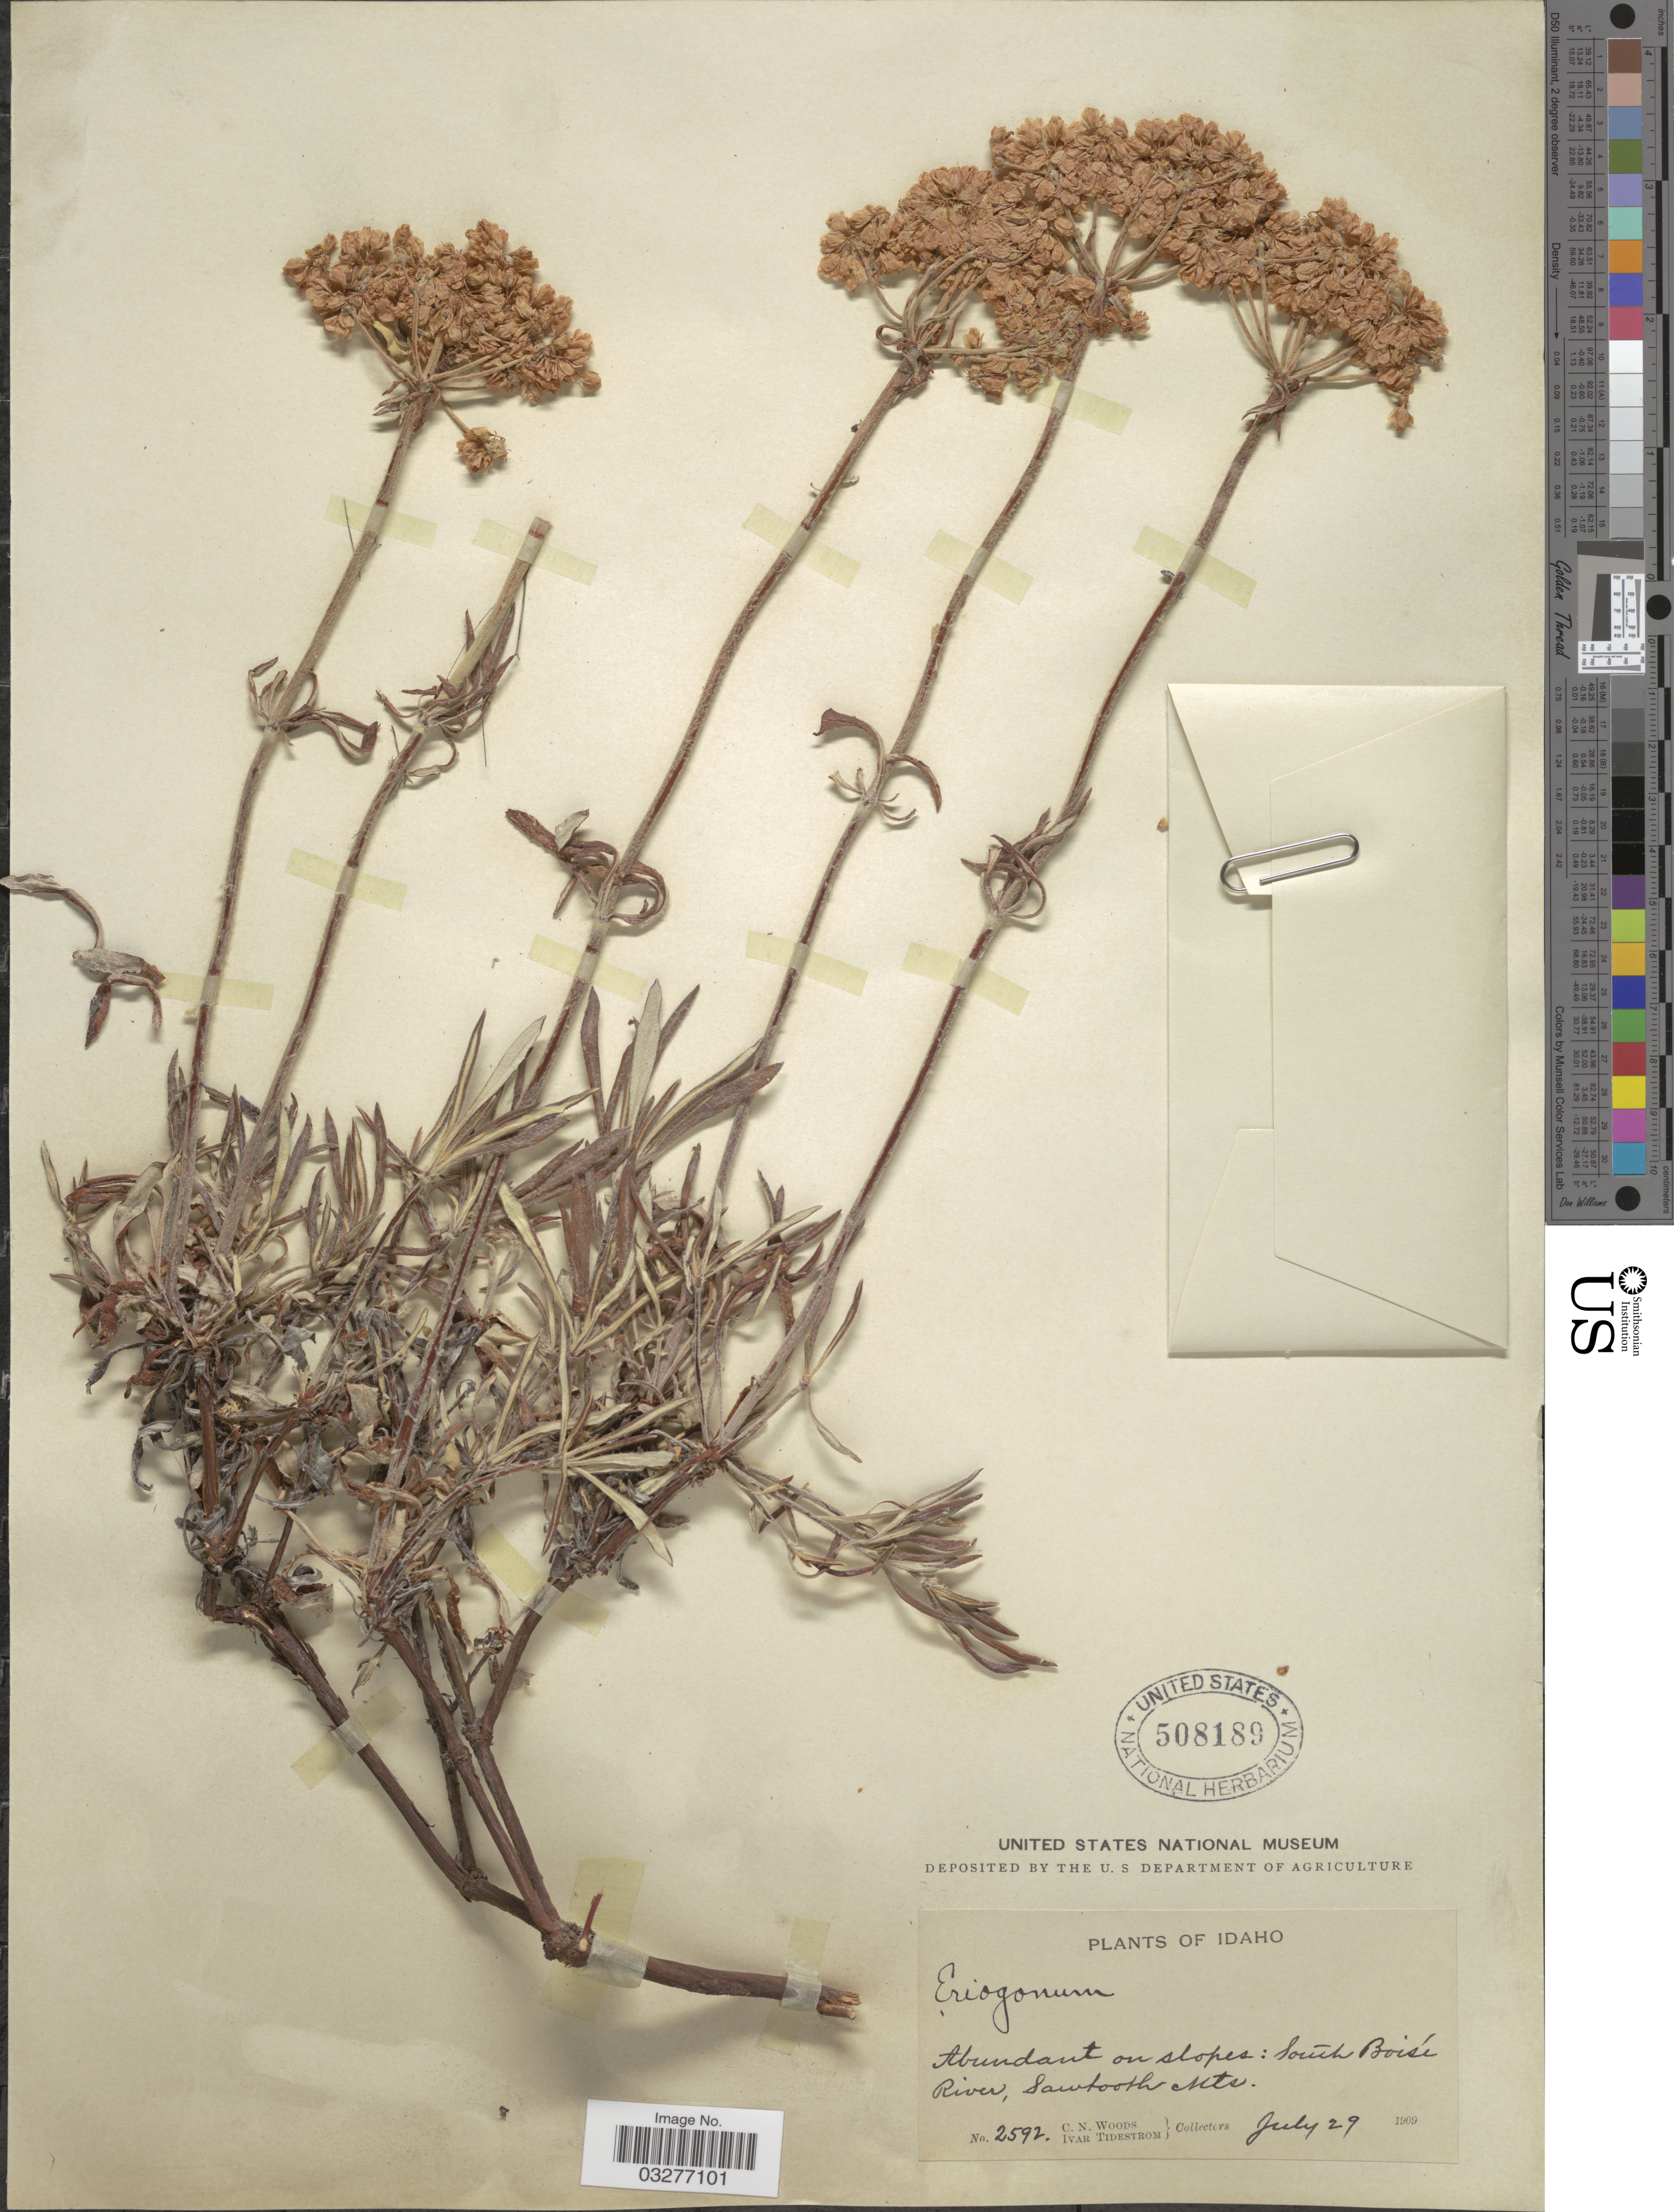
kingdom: Plantae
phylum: Tracheophyta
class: Magnoliopsida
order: Caryophyllales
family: Polygonaceae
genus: Eriogonum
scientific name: Eriogonum heracleoides var. heracleoides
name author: Nutt.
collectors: C. Woods & I. F. Tidestrom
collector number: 2592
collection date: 1909-07-29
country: United States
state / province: Idaho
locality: South Boisé River, Sawtooth Mts.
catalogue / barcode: US 508189